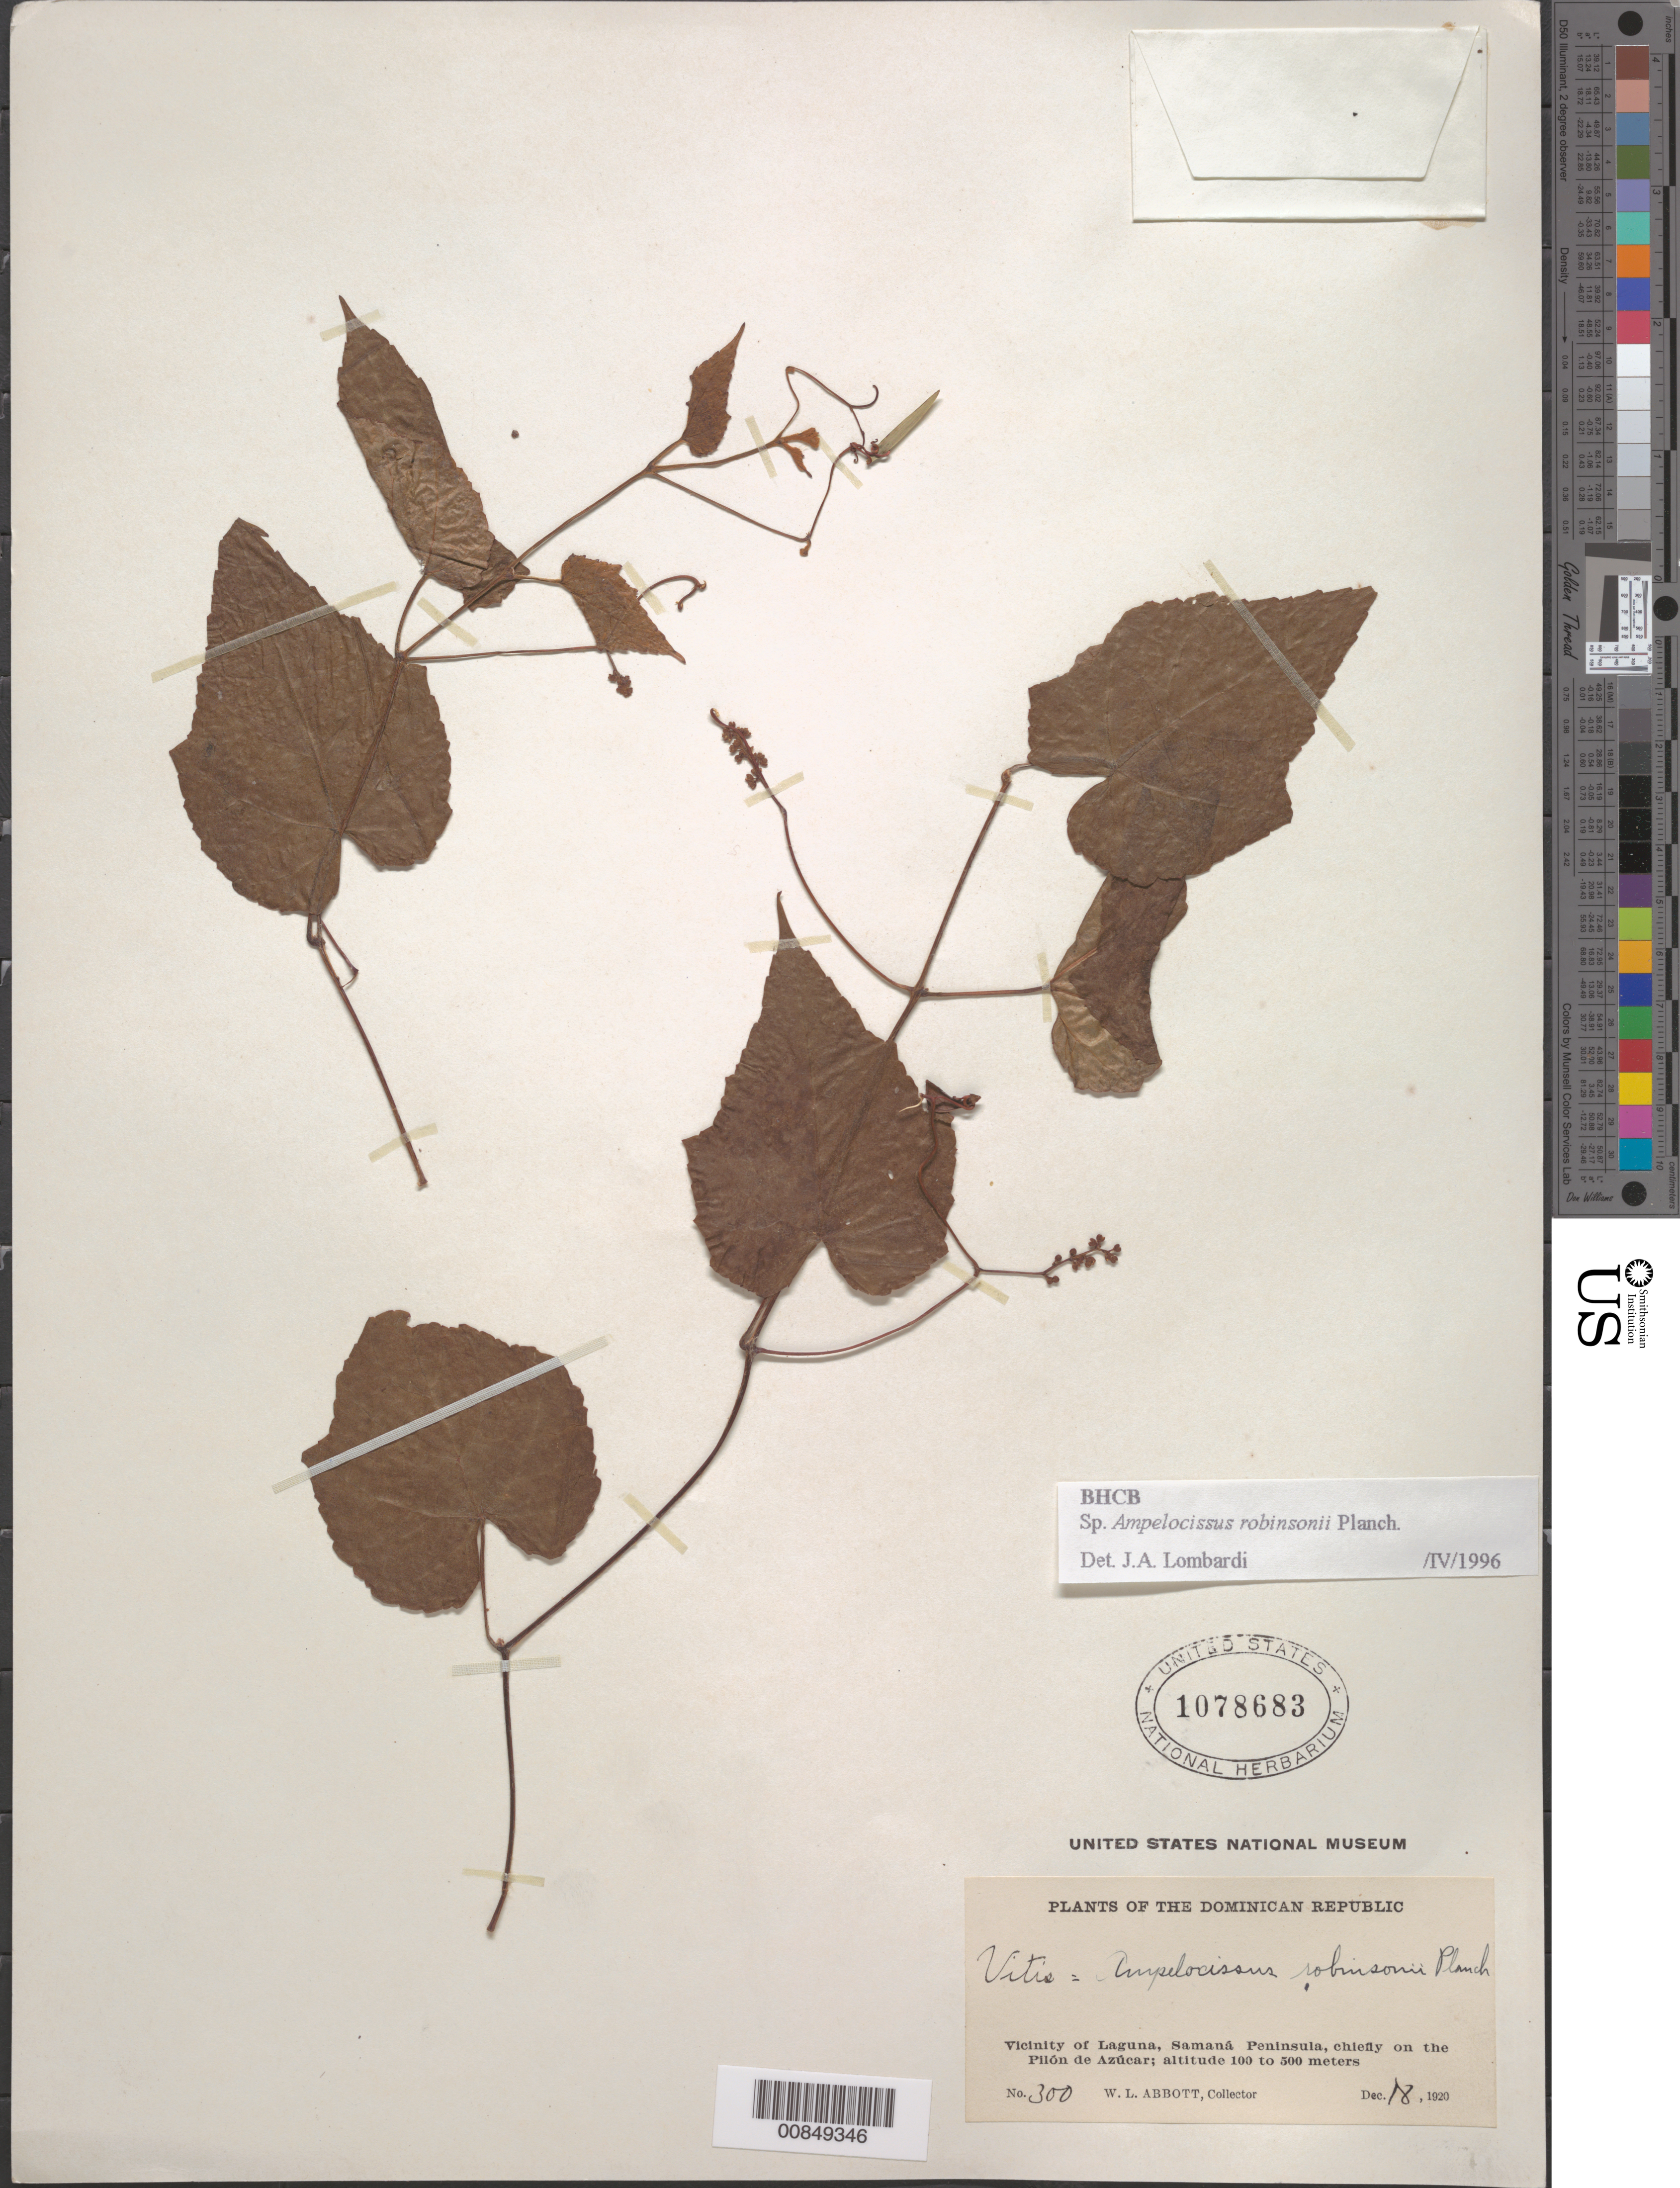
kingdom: Plantae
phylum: Tracheophyta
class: Magnoliopsida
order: Vitales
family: Vitaceae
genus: Ampelocissus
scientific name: Ampelocissus robinsonii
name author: Planch.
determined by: Lombardi, Julio A.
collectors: W. L. Abbott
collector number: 300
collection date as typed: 18 Dec 1920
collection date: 1920-12-18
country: Dominican Republic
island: Hispaniola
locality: Vicinity of Laguna, Samaná Peninsula, chiefly on the Pilón de Azúcar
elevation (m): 100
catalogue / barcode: US 1078683